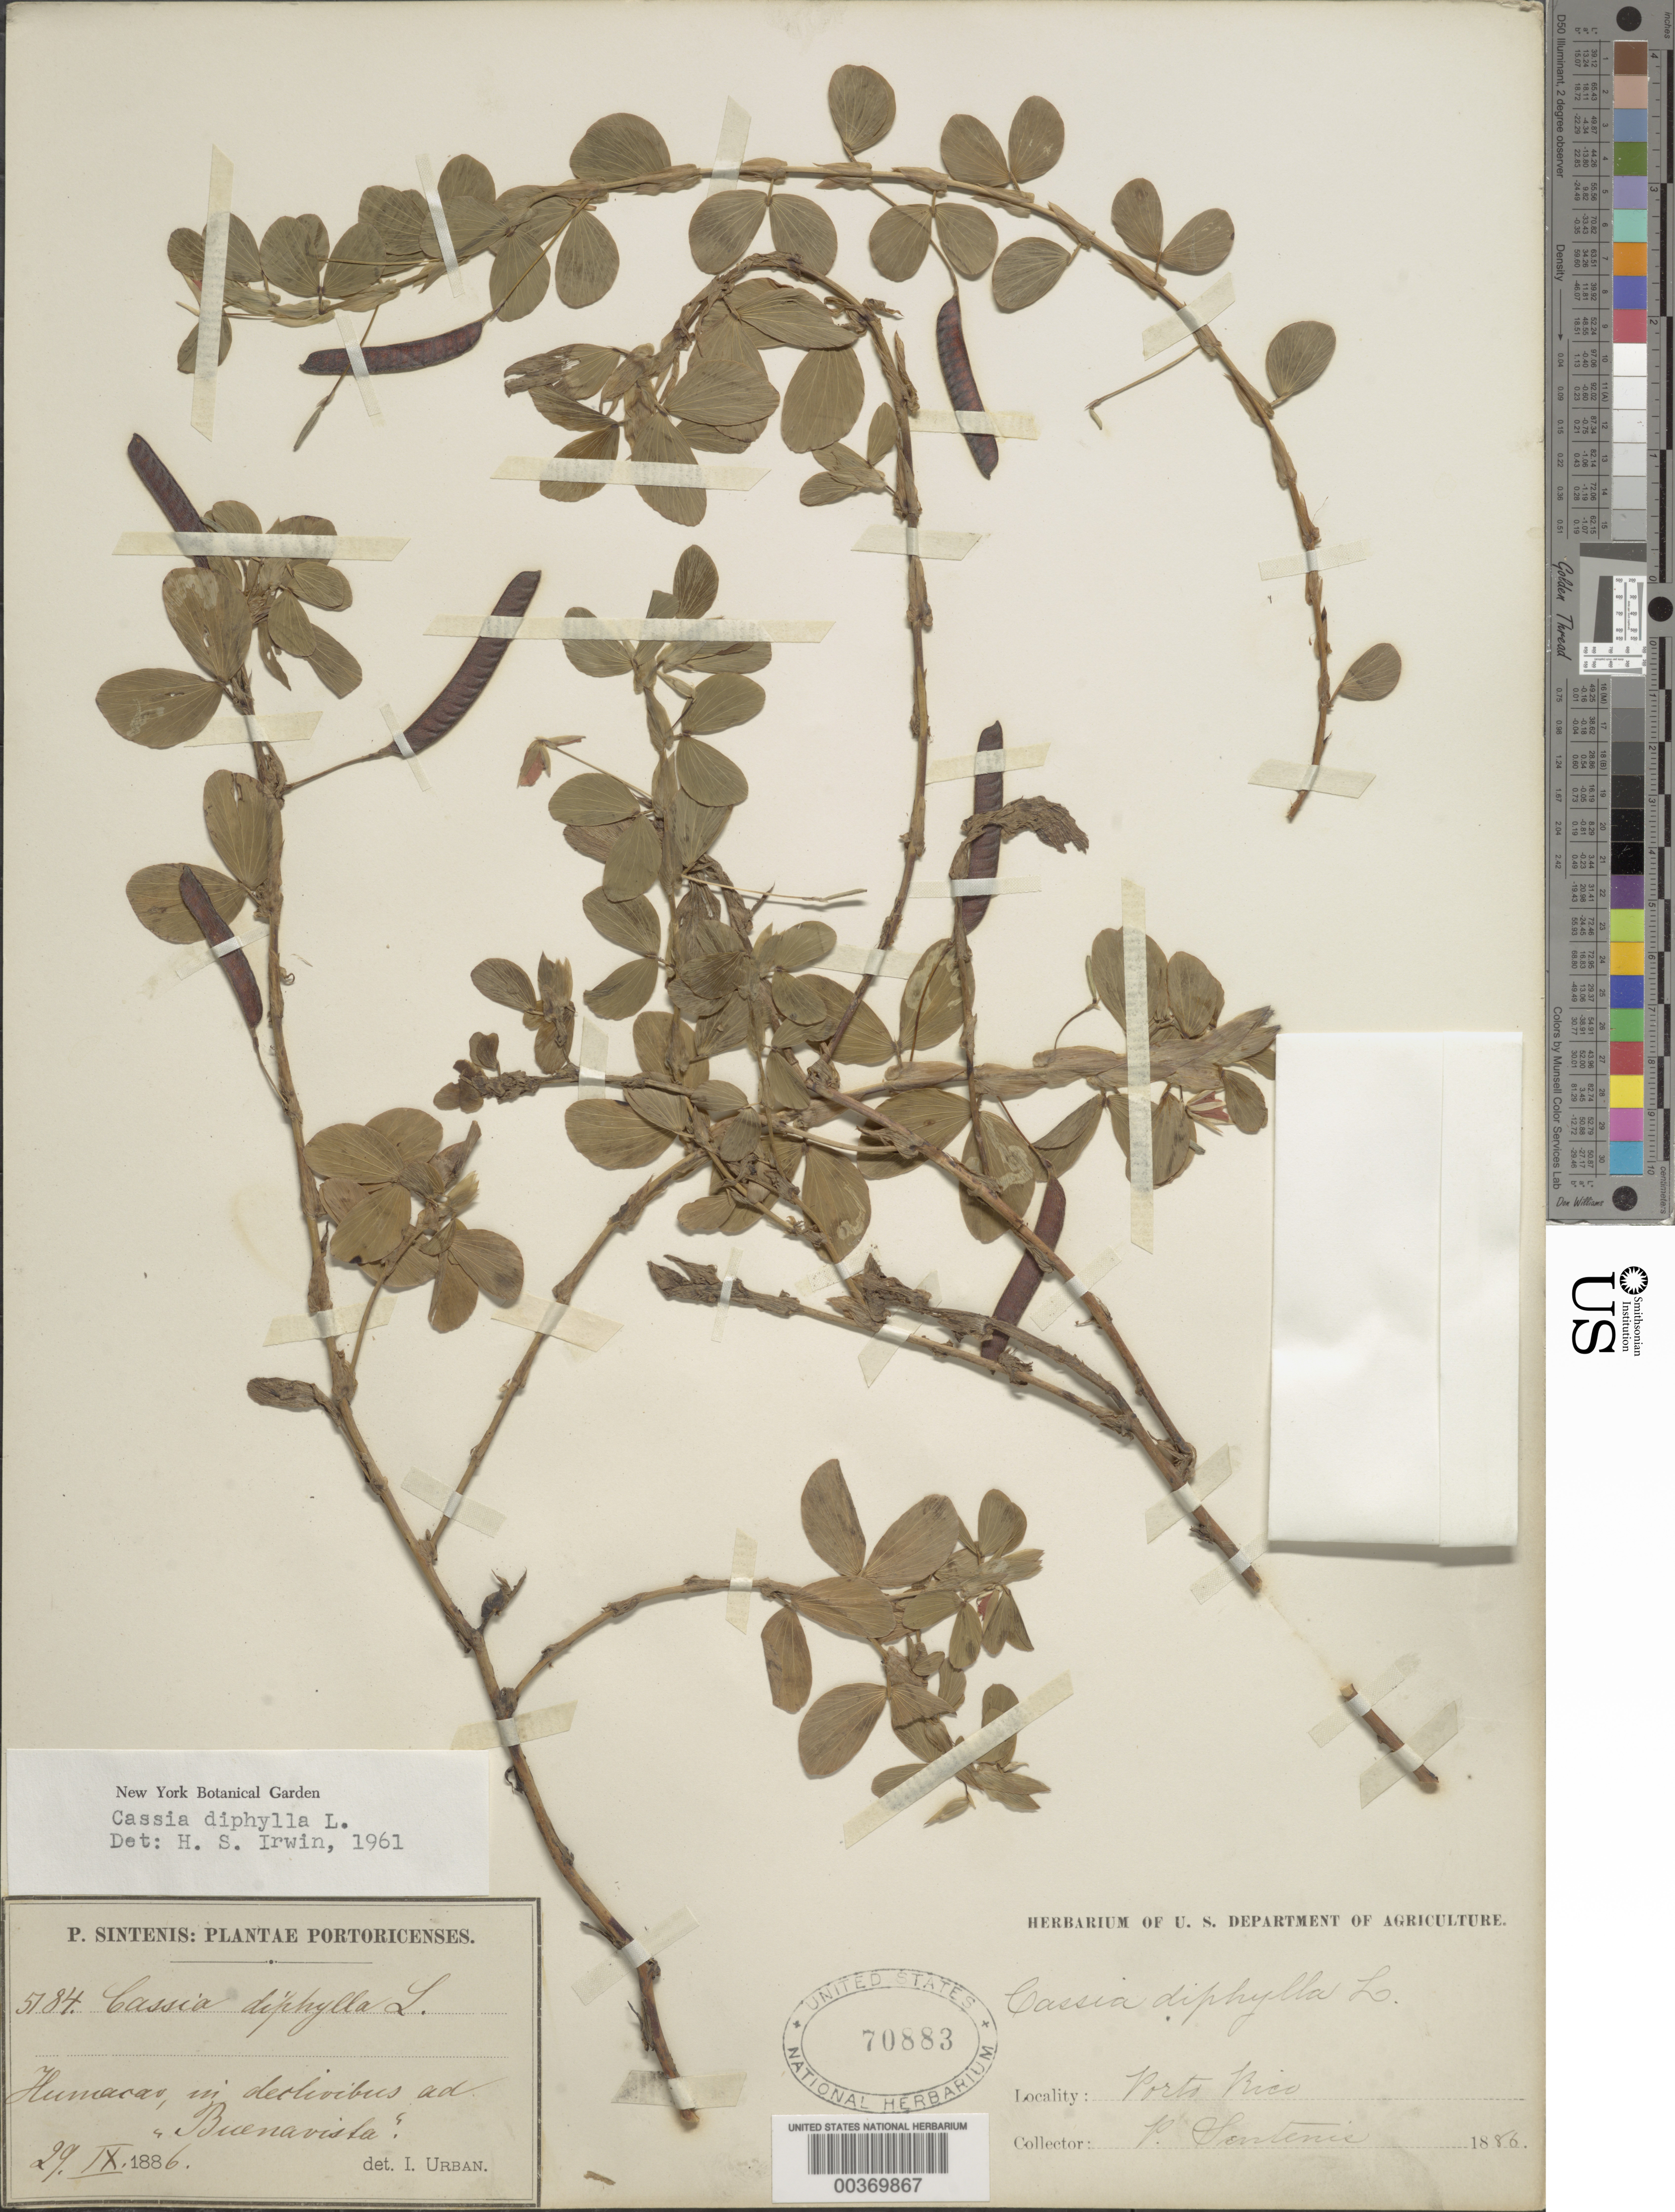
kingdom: Plantae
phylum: Tracheophyta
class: Magnoliopsida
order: Fabales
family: Fabaceae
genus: Chamaecrista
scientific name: Chamaecrista diphylla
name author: (L.) Greene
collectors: P. Sintenis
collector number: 5184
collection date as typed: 29 Sep 1886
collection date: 1886-09-29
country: Puerto Rico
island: Greater Antilles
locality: Humacao ad buenavista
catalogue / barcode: US 70883